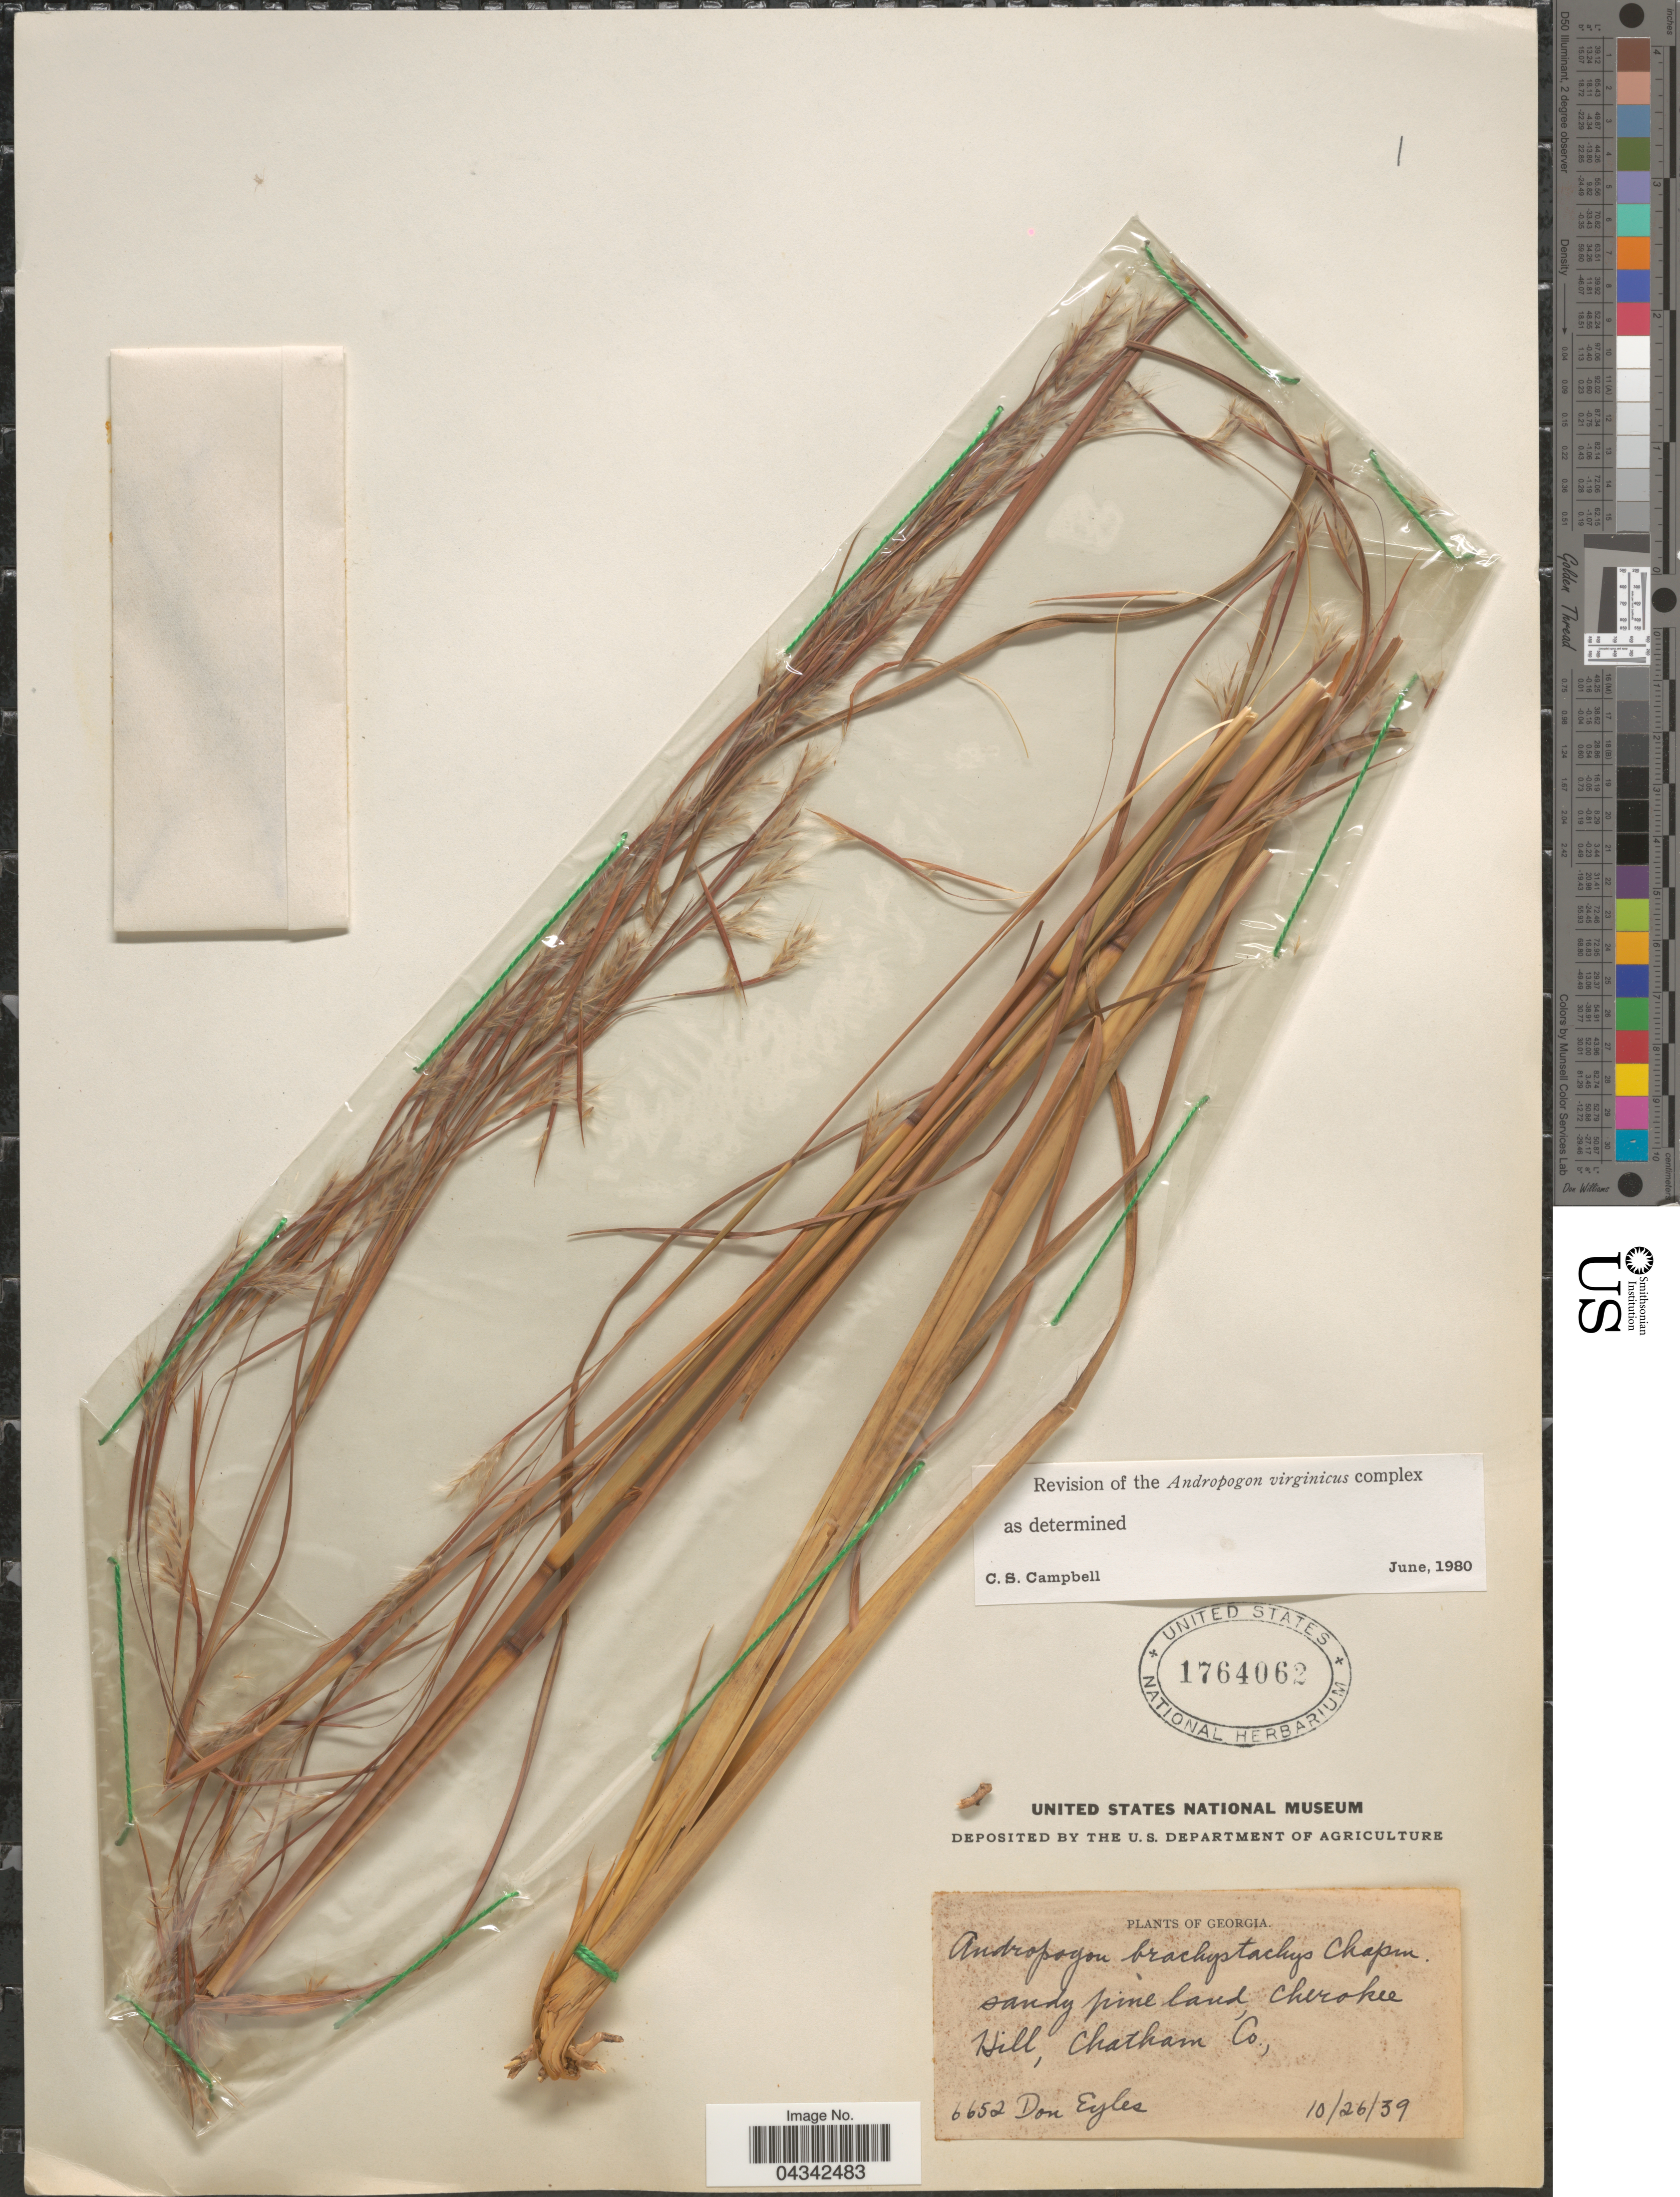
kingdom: Plantae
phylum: Tracheophyta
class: Liliopsida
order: Poales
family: Poaceae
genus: Andropogon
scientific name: Andropogon brachystachyus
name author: Chapm.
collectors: D. Eyles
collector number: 6652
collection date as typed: Transcribed d/m/y: 26/10/39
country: United States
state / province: Georgia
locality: Cherokee Hill, Chatham Co.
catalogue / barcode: US 1764062